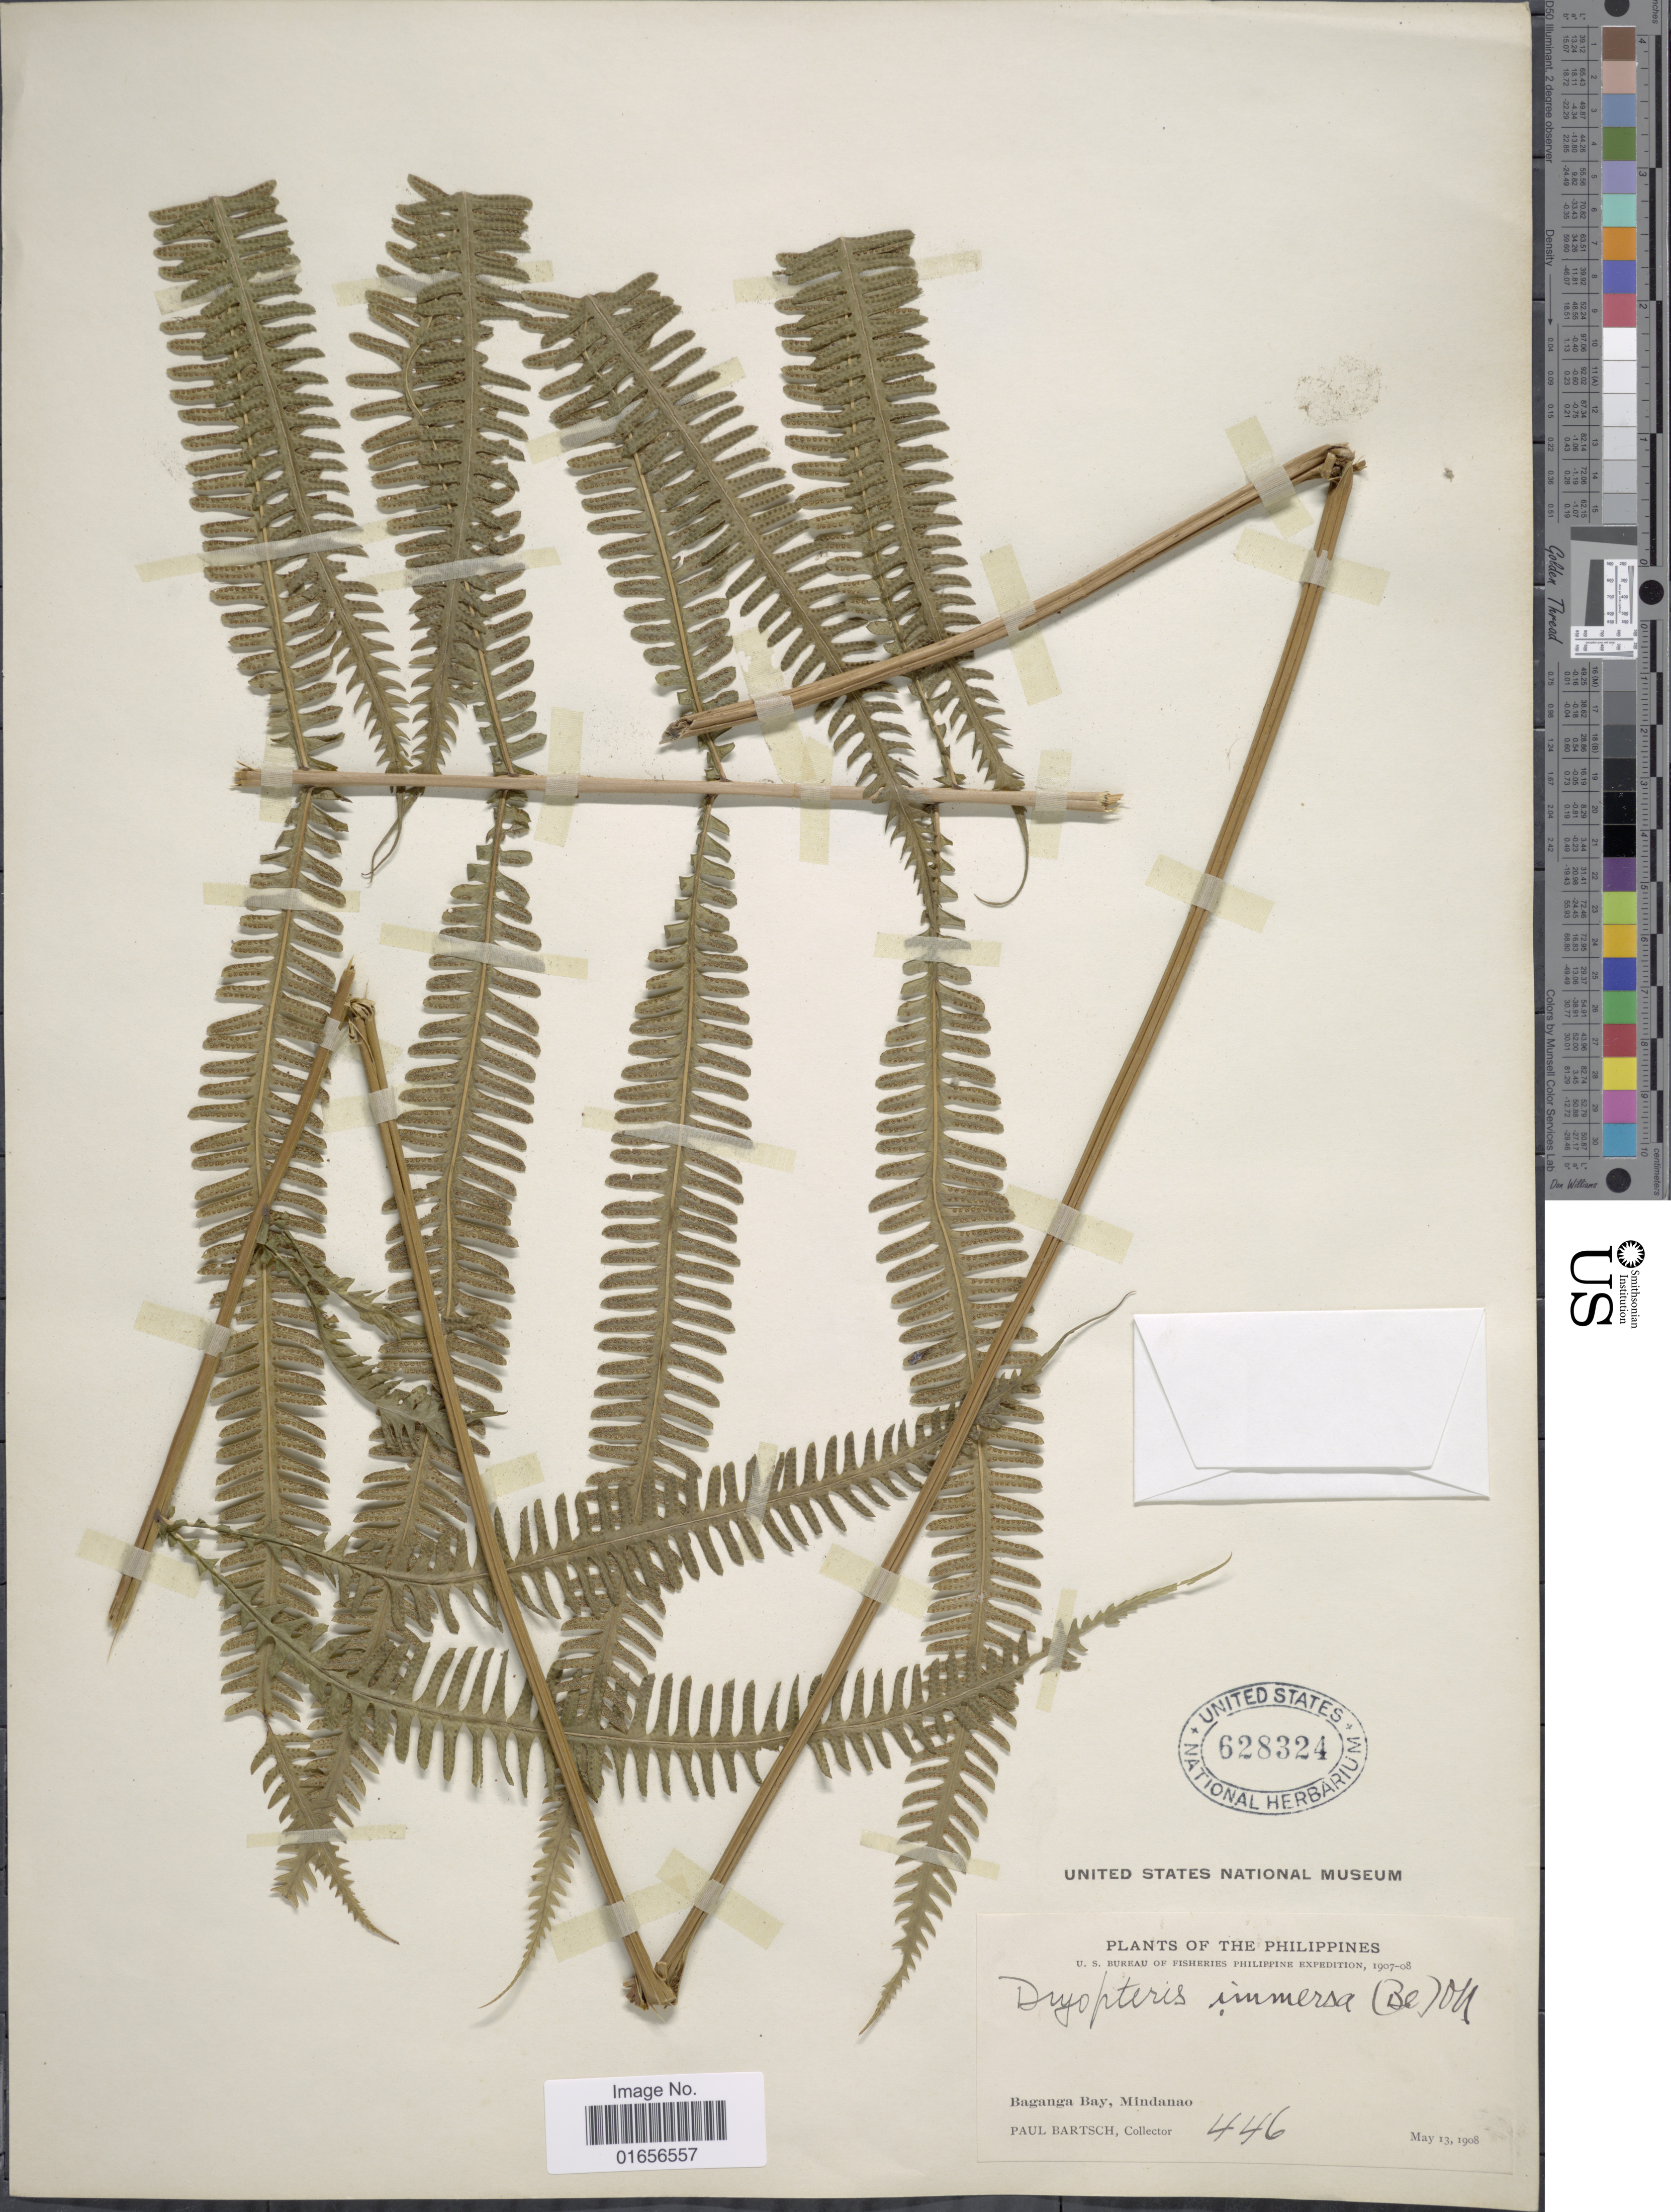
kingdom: Plantae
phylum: Tracheophyta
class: Polypodiopsida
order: Polypodiales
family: Thelypteridaceae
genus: Amphineuron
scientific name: Amphineuron immersum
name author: (Blume) Holttum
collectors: P. Bartsch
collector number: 446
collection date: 1908-05-13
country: Philippines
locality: The Philippines, Baganga Bay, Mindanao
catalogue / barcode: US 628324